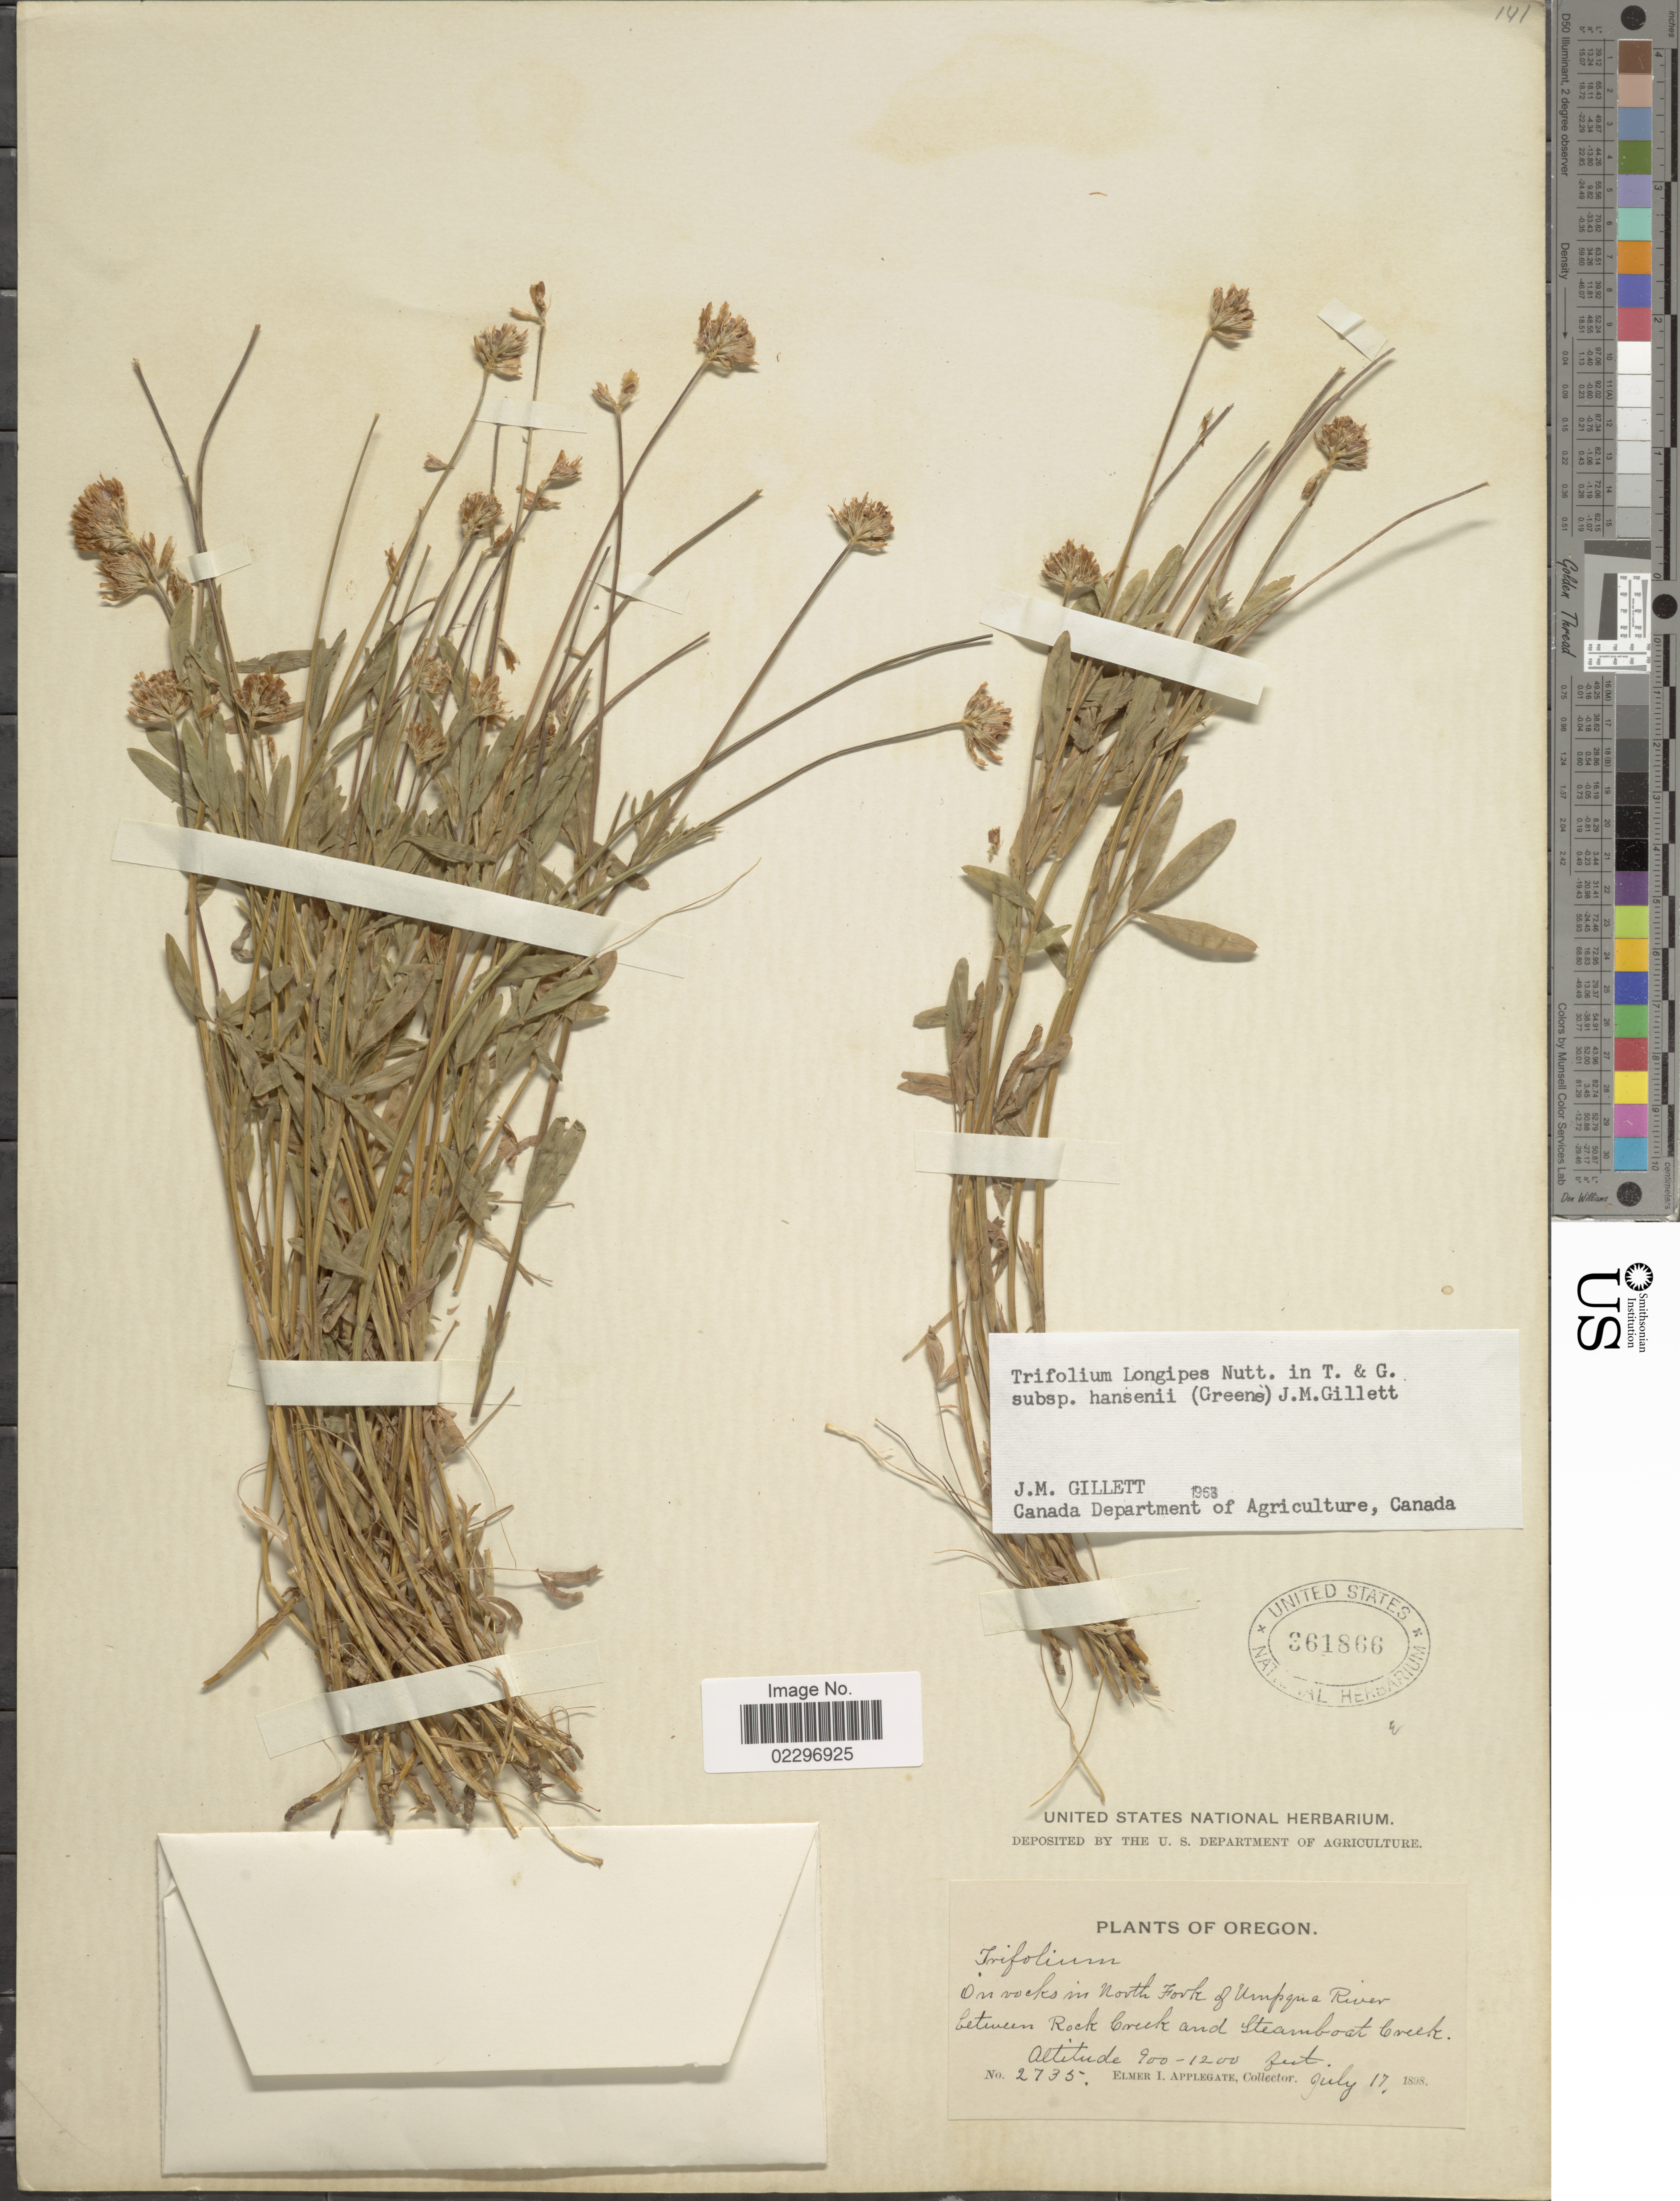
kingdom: Plantae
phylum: Tracheophyta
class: Magnoliopsida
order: Fabales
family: Fabaceae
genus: Trifolium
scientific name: Trifolium longipes subsp. hansenii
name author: (Greene) J.M. Gillett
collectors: E. I. Applegate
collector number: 2735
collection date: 1898-07-17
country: United States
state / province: Oregon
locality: On rocks in North Fork of Umqua River between Rock Creek and Steamboat Creek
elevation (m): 274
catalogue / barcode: US 361866